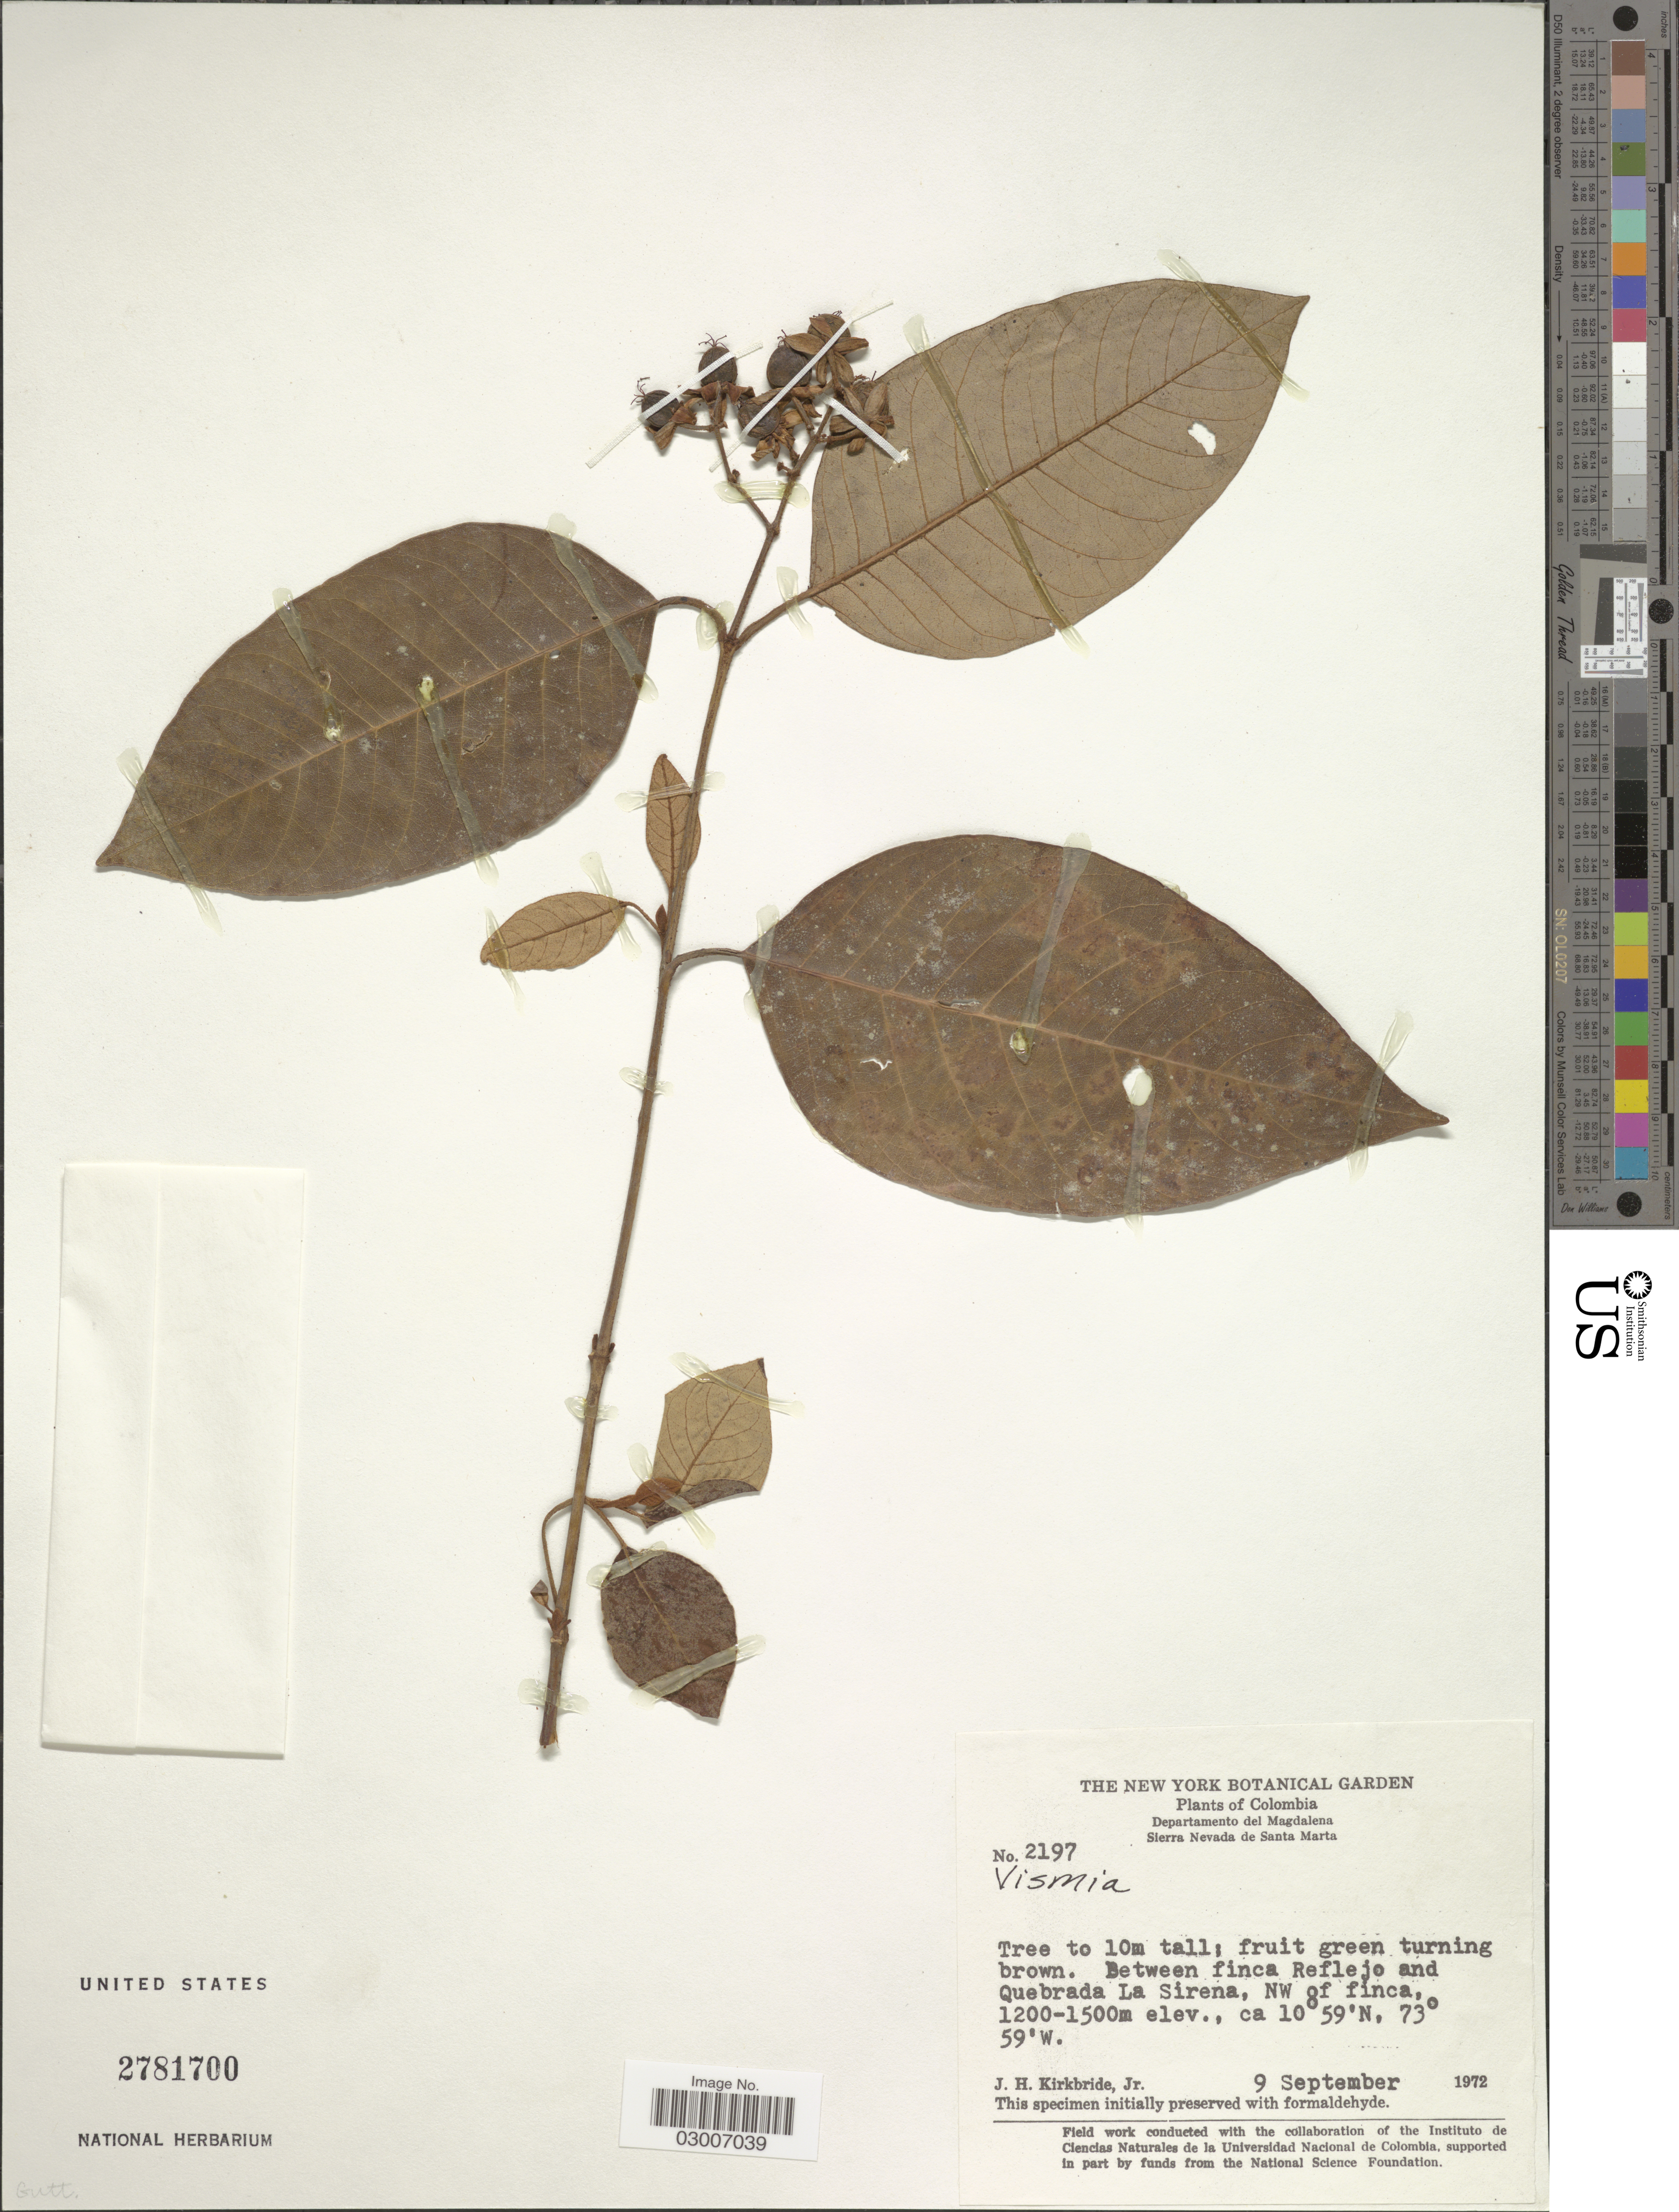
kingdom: Plantae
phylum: Tracheophyta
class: Magnoliopsida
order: Malpighiales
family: Hypericaceae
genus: Vismia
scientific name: Vismia sp.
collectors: J. H. Kirkbride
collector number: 2197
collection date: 1972-09-09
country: Colombia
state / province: Magdalena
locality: Departamento de Magdalena. Sierra Nevada de Santa Marta. Between finca Reflejo and Quebrada La Sirena, NW of finca.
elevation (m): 1200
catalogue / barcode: US 2781700